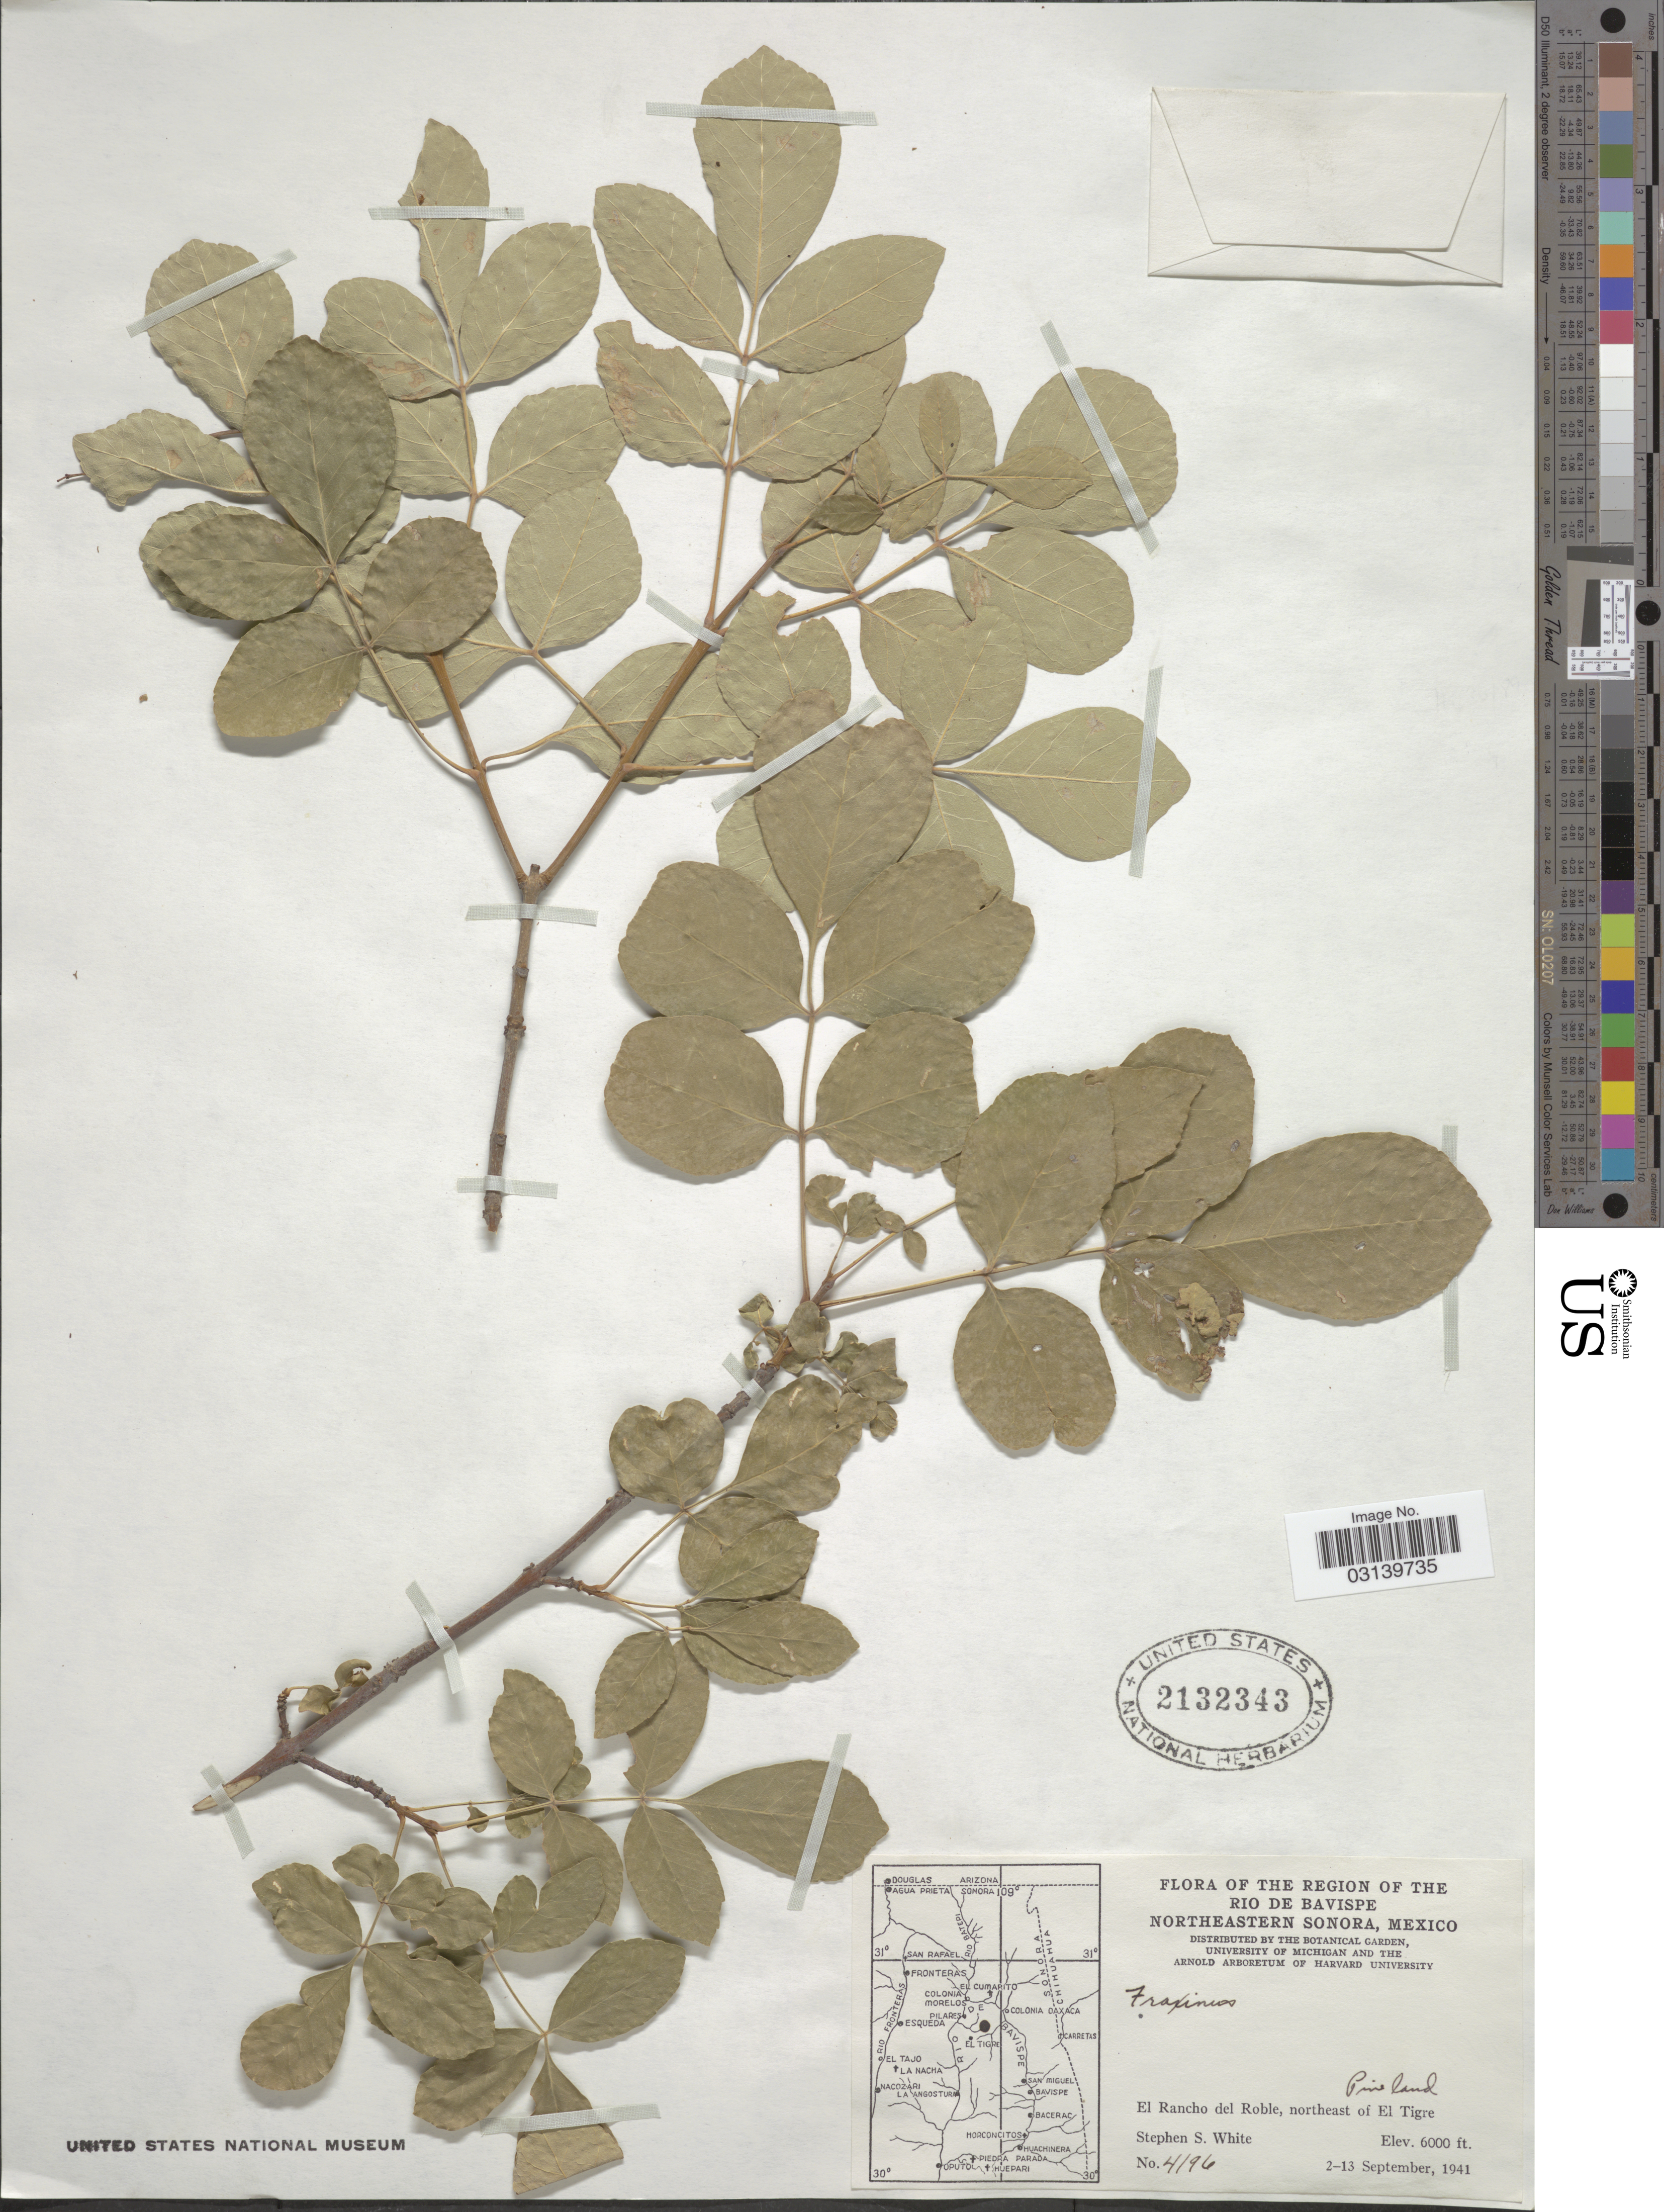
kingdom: Plantae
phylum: Tracheophyta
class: Magnoliopsida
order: Lamiales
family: Oleaceae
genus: Fraxinus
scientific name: Fraxinus sp.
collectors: S. S. White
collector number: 4196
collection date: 1941-09-02/1941-09-13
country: Mexico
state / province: Sonora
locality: The Region of the Rio de Bavispe, Northeastern Sonora. El Rancho del Roble, northeast of El Tigre. Pine land.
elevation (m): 1829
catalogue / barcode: US 2132343